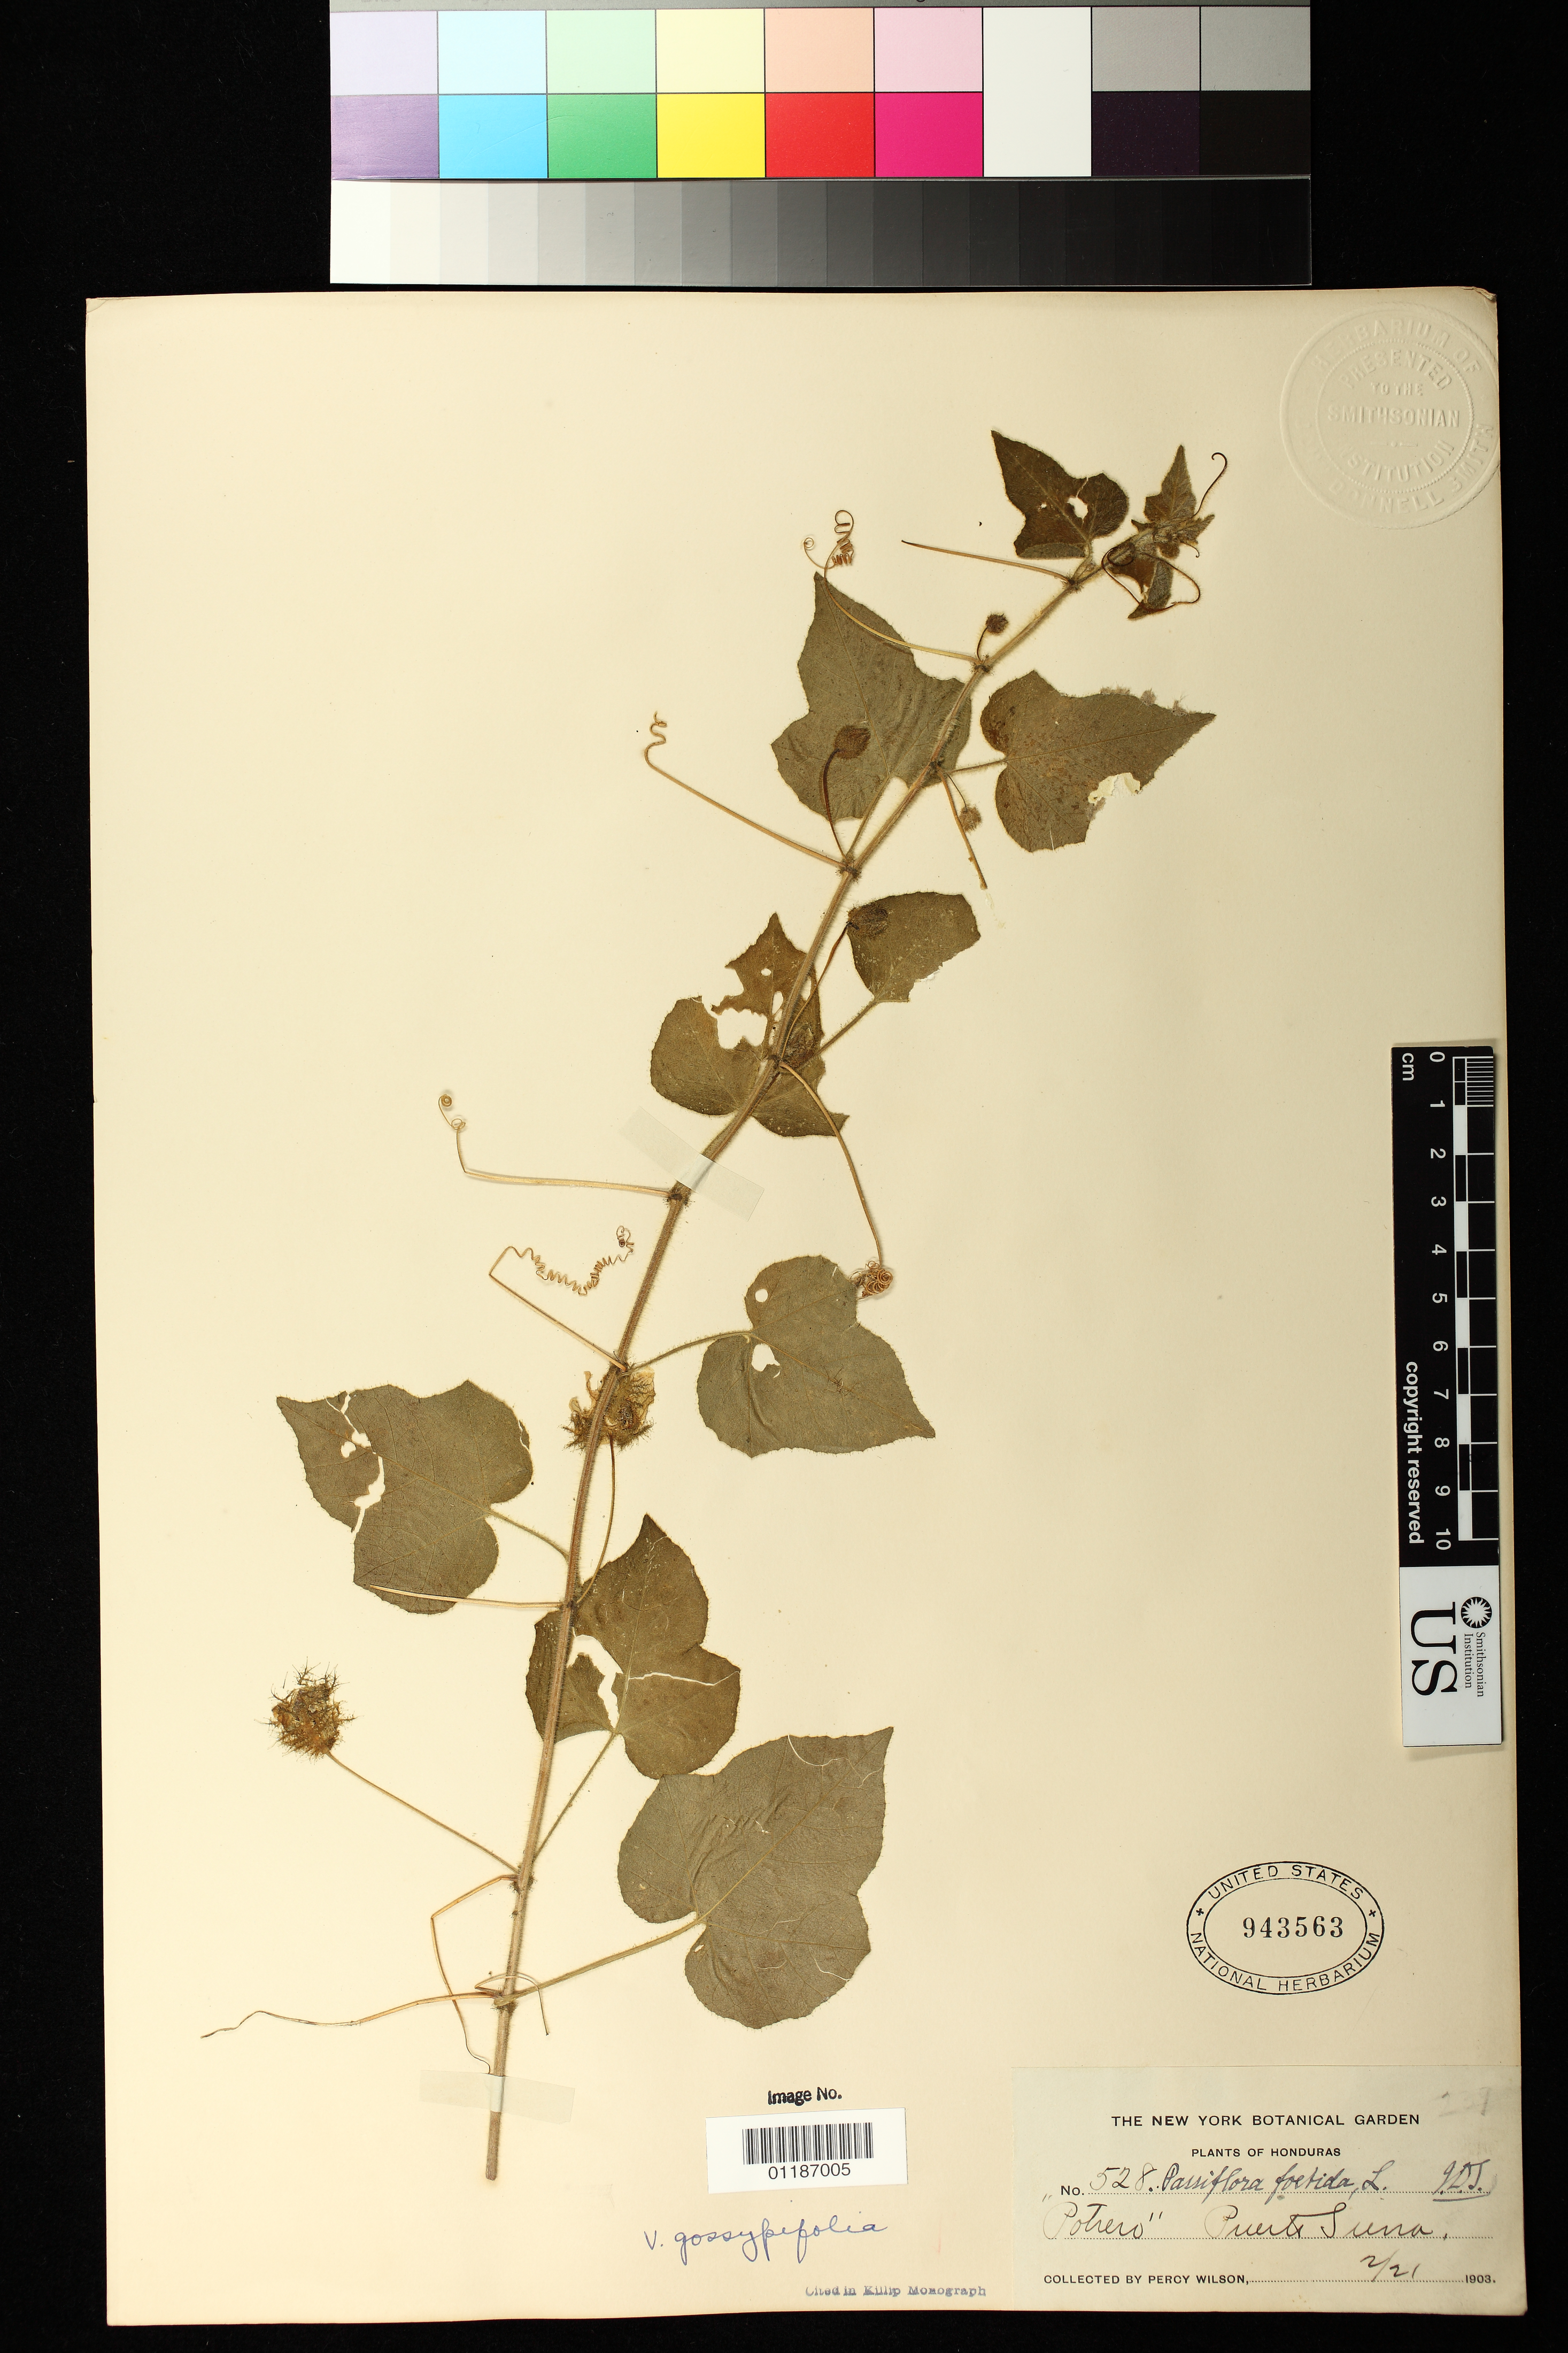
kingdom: Plantae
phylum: Tracheophyta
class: Magnoliopsida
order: Malpighiales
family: Passifloraceae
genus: Passiflora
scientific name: Passiflora foetida var. gossypiifolia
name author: (Desv.) Mast.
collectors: P. Wilson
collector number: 528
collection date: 1903-02-21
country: Honduras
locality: Puerto Sierra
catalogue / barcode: US 943563